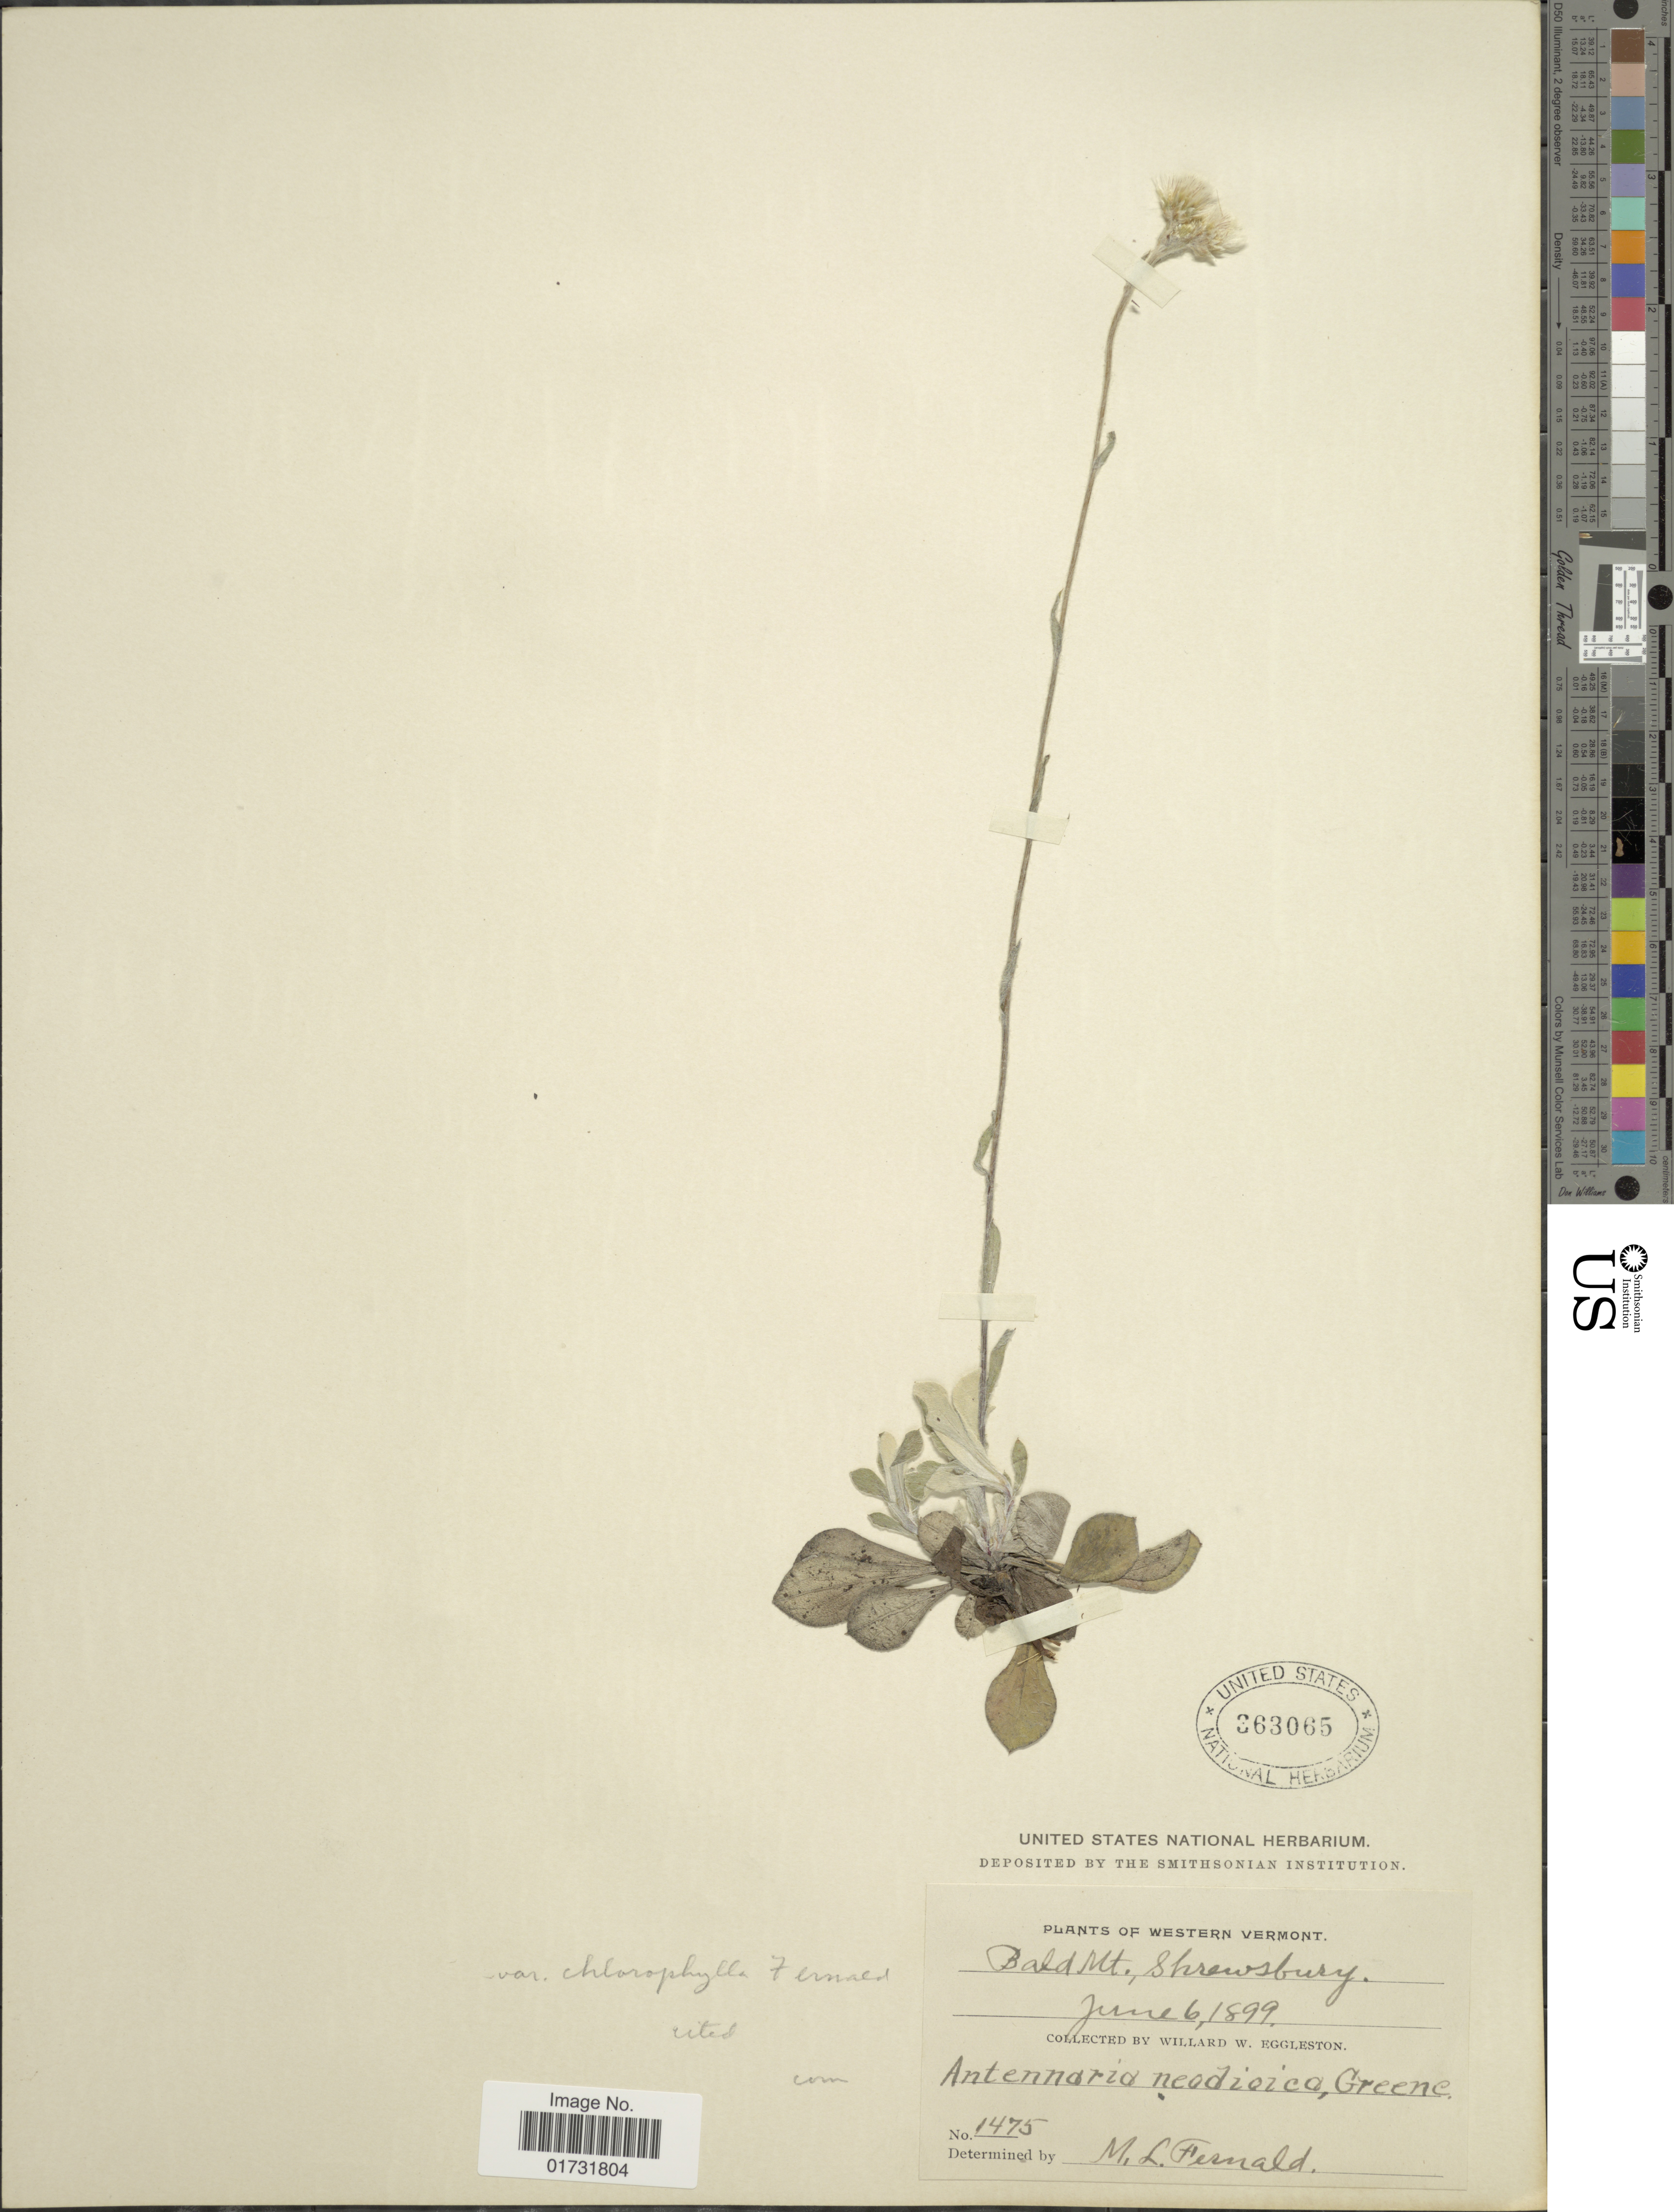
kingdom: Plantae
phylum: Tracheophyta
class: Magnoliopsida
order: Asterales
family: Asteraceae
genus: Antennaria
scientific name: Antennaria neodioica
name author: Greene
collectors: W. W. Eggleston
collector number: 1475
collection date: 1899-06-06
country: United States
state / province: Vermont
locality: Western Vermont. Bald Mt., Shrewsbury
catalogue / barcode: US 363065